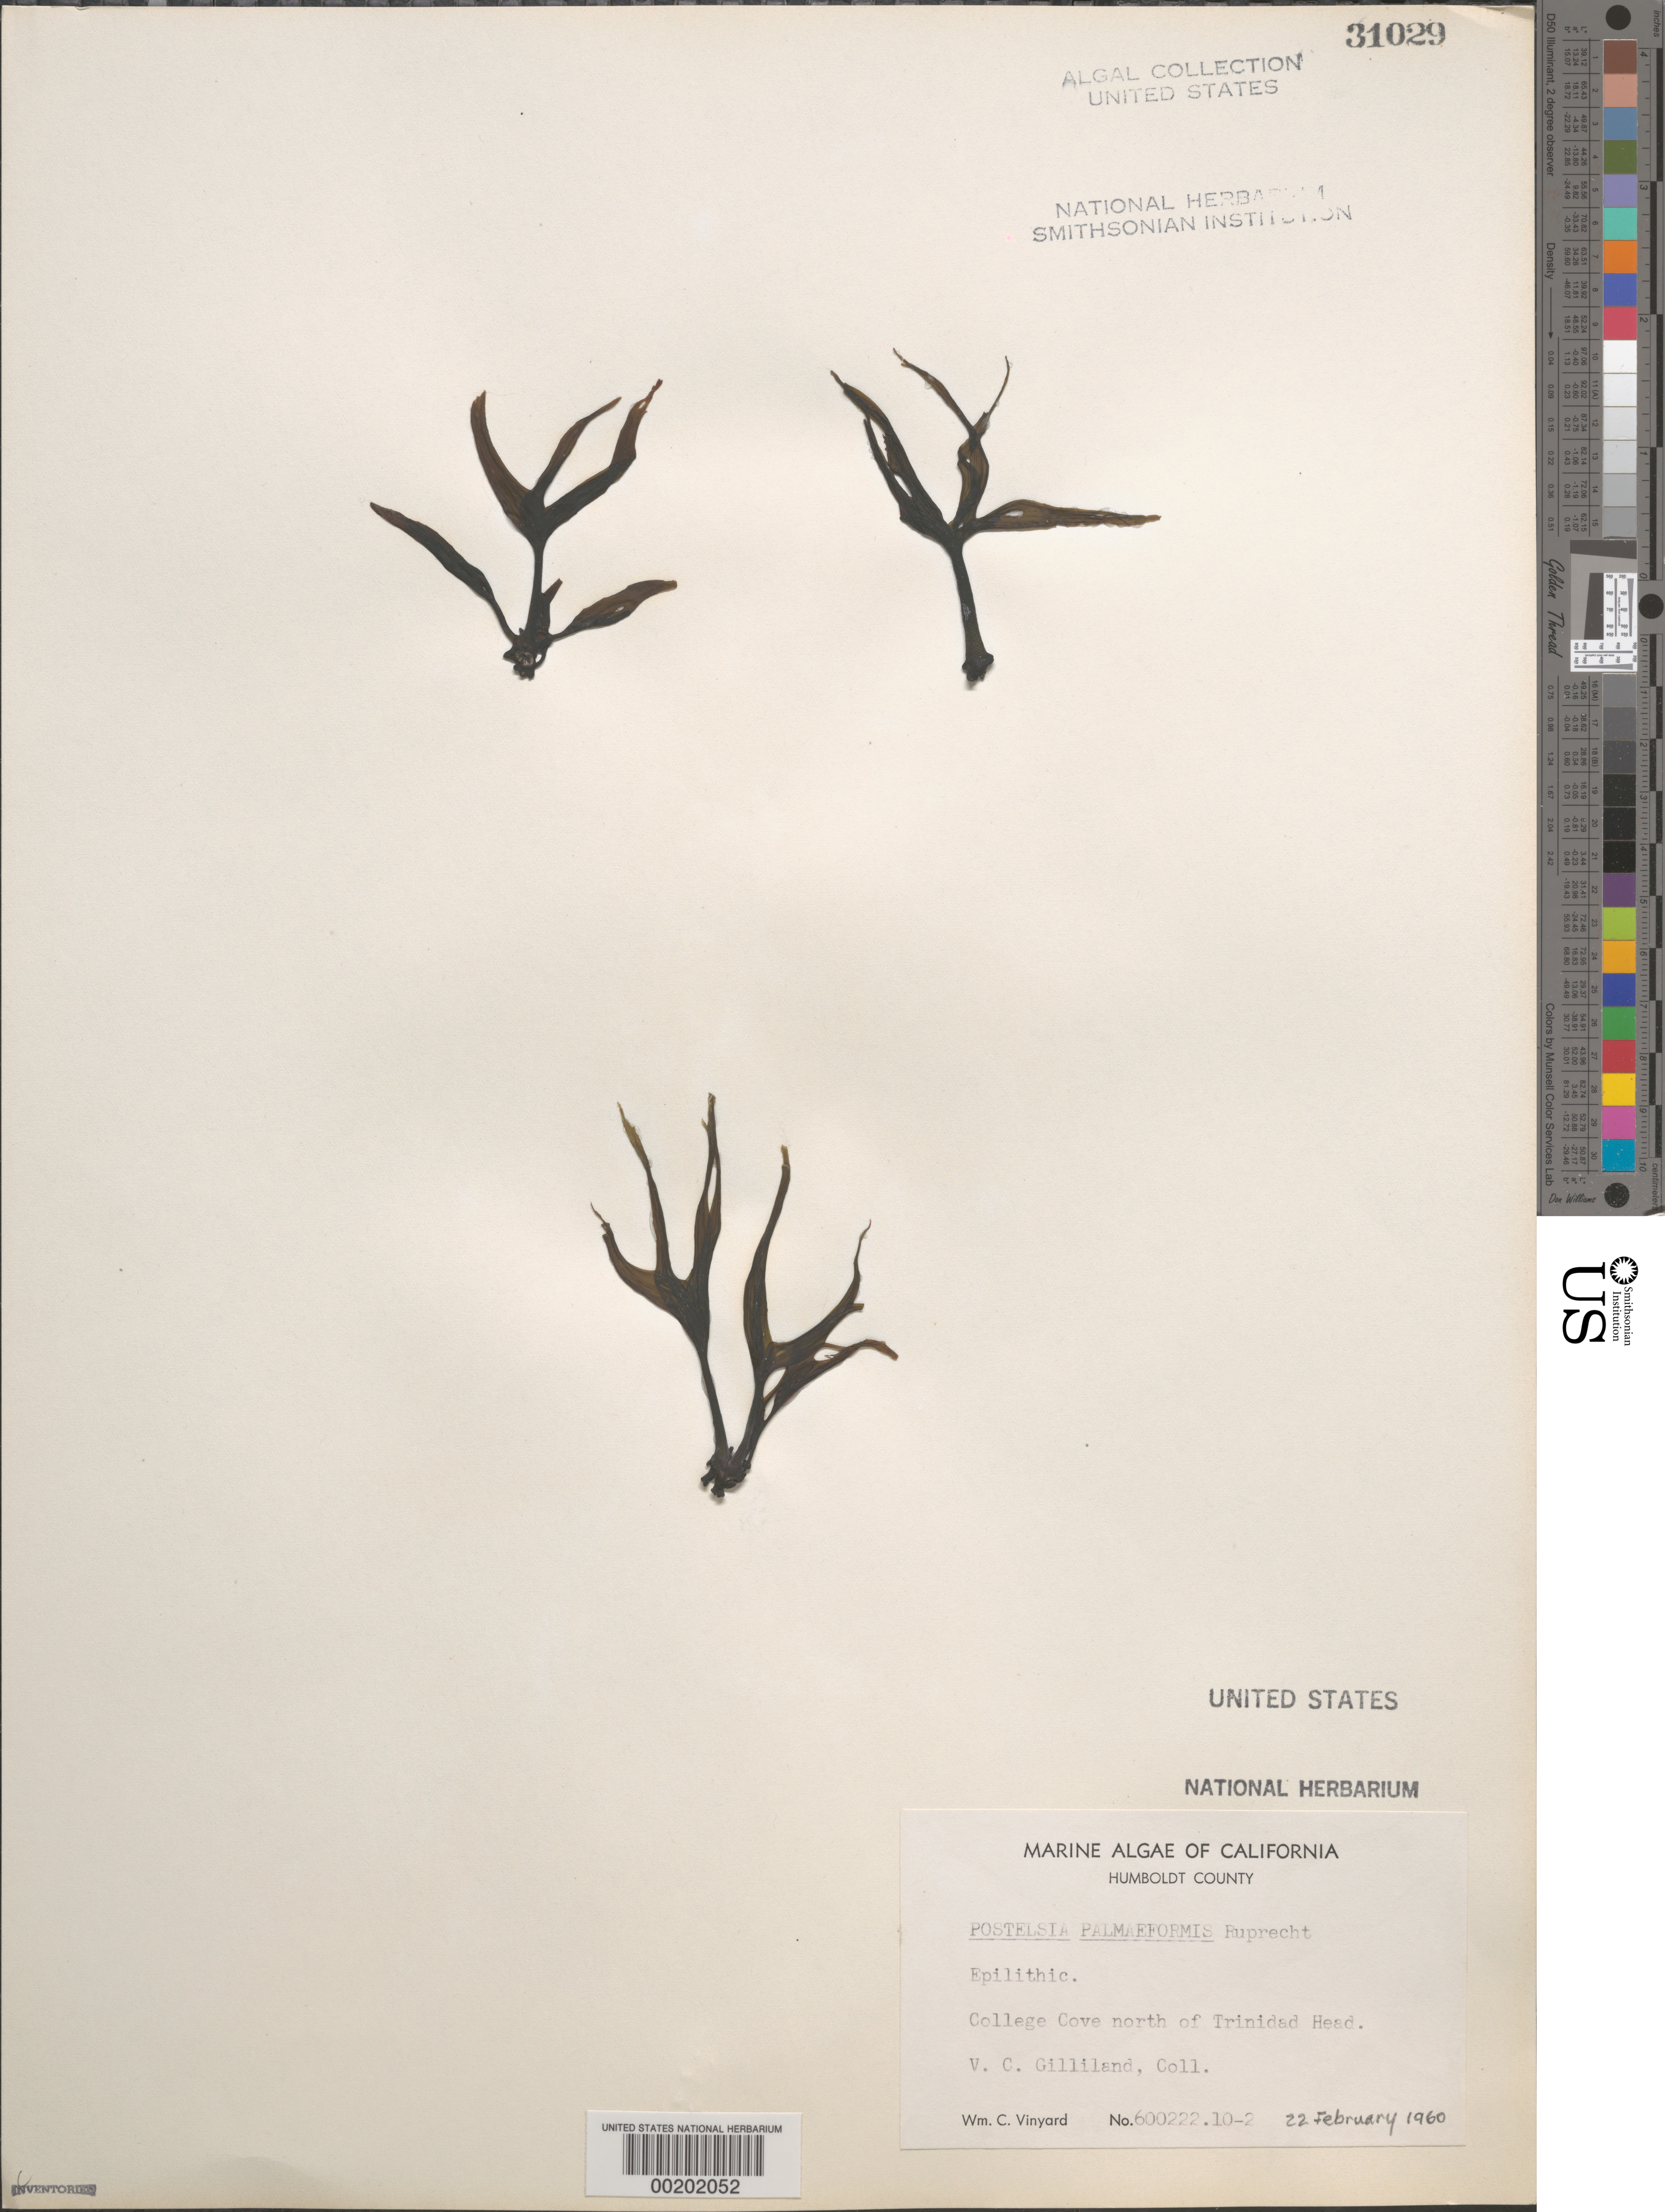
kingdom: Chromista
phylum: Ochrophyta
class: Phaeophyceae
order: Laminariales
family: Laminariaceae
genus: Postelsia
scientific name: Postelsia palmaeformis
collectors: V. Gilliland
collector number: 600222.10-2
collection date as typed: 22 Feb 1960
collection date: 1960-02-22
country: United States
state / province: California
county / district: Humboldt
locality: College Cove, north of Trinidad Head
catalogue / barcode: US 31029